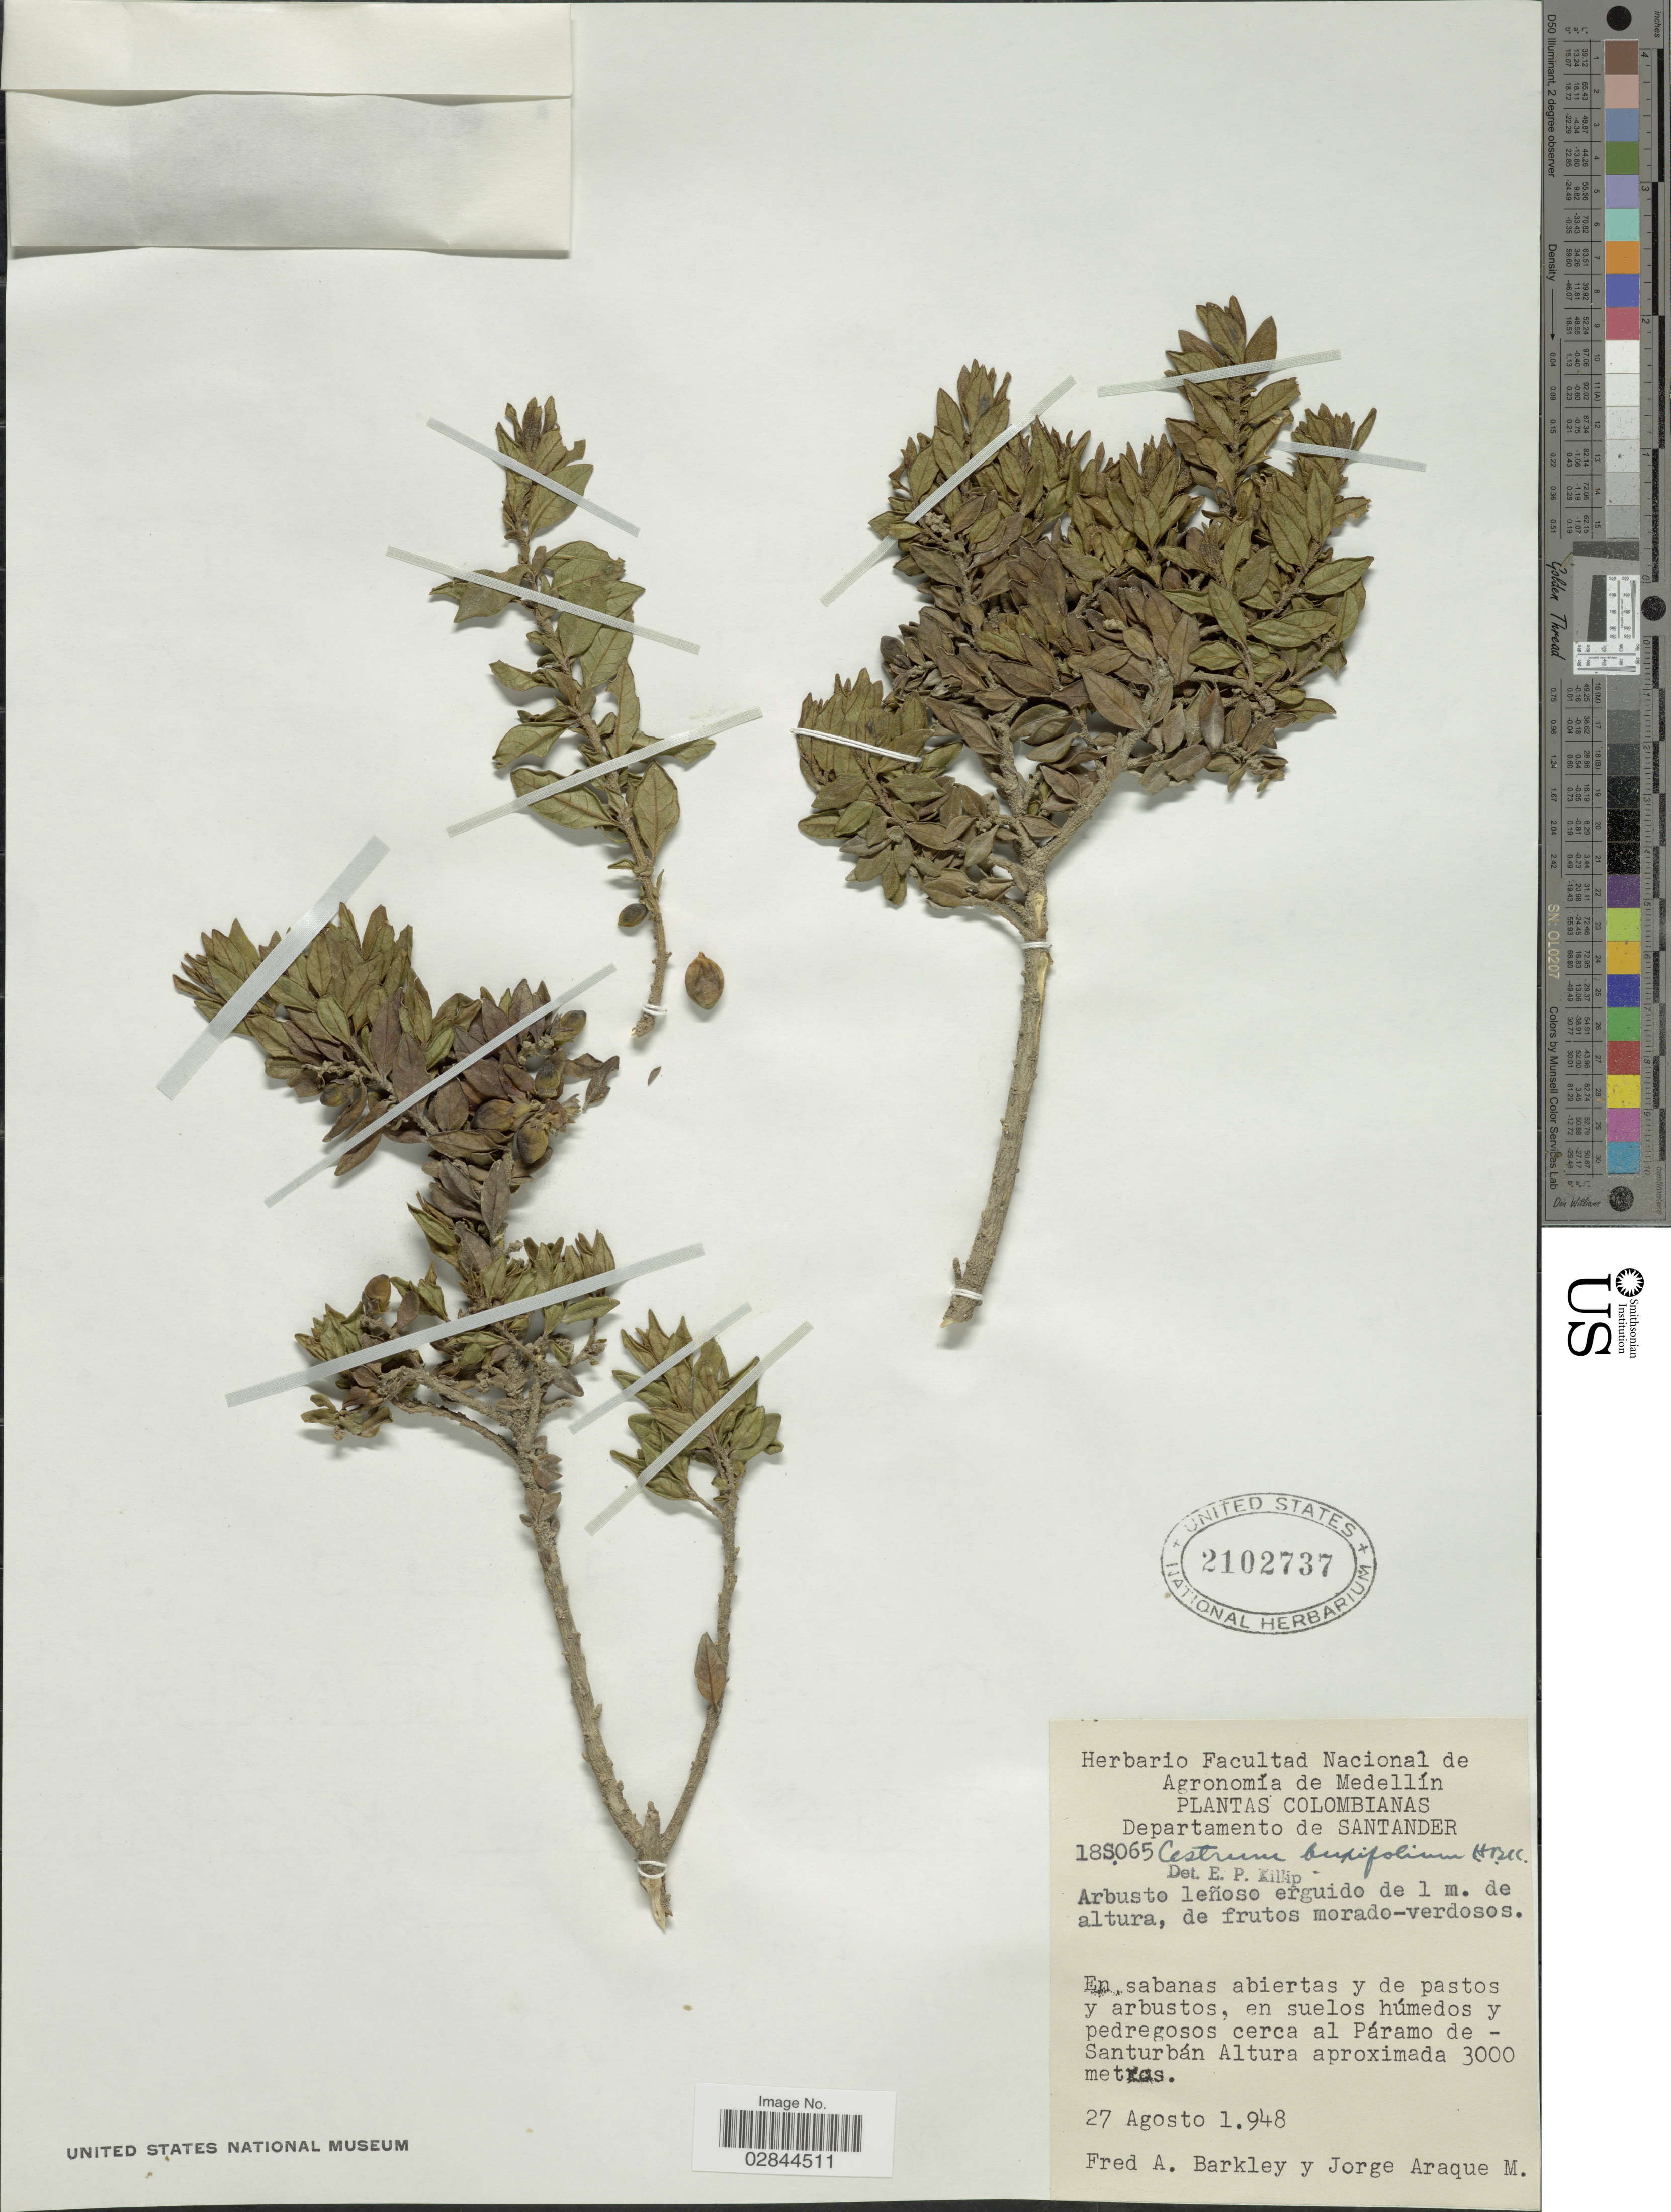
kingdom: Plantae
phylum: Tracheophyta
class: Magnoliopsida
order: Solanales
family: Solanaceae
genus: Cestrum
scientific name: Cestrum buxifolium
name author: Kunth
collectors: F. A. Barkley & J. Araque Molina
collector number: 18S065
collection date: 1948-08-27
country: Colombia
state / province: Santander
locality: Departamento de Santander, cerca al Páramo de Santurbán.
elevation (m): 3000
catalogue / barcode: US 2102737